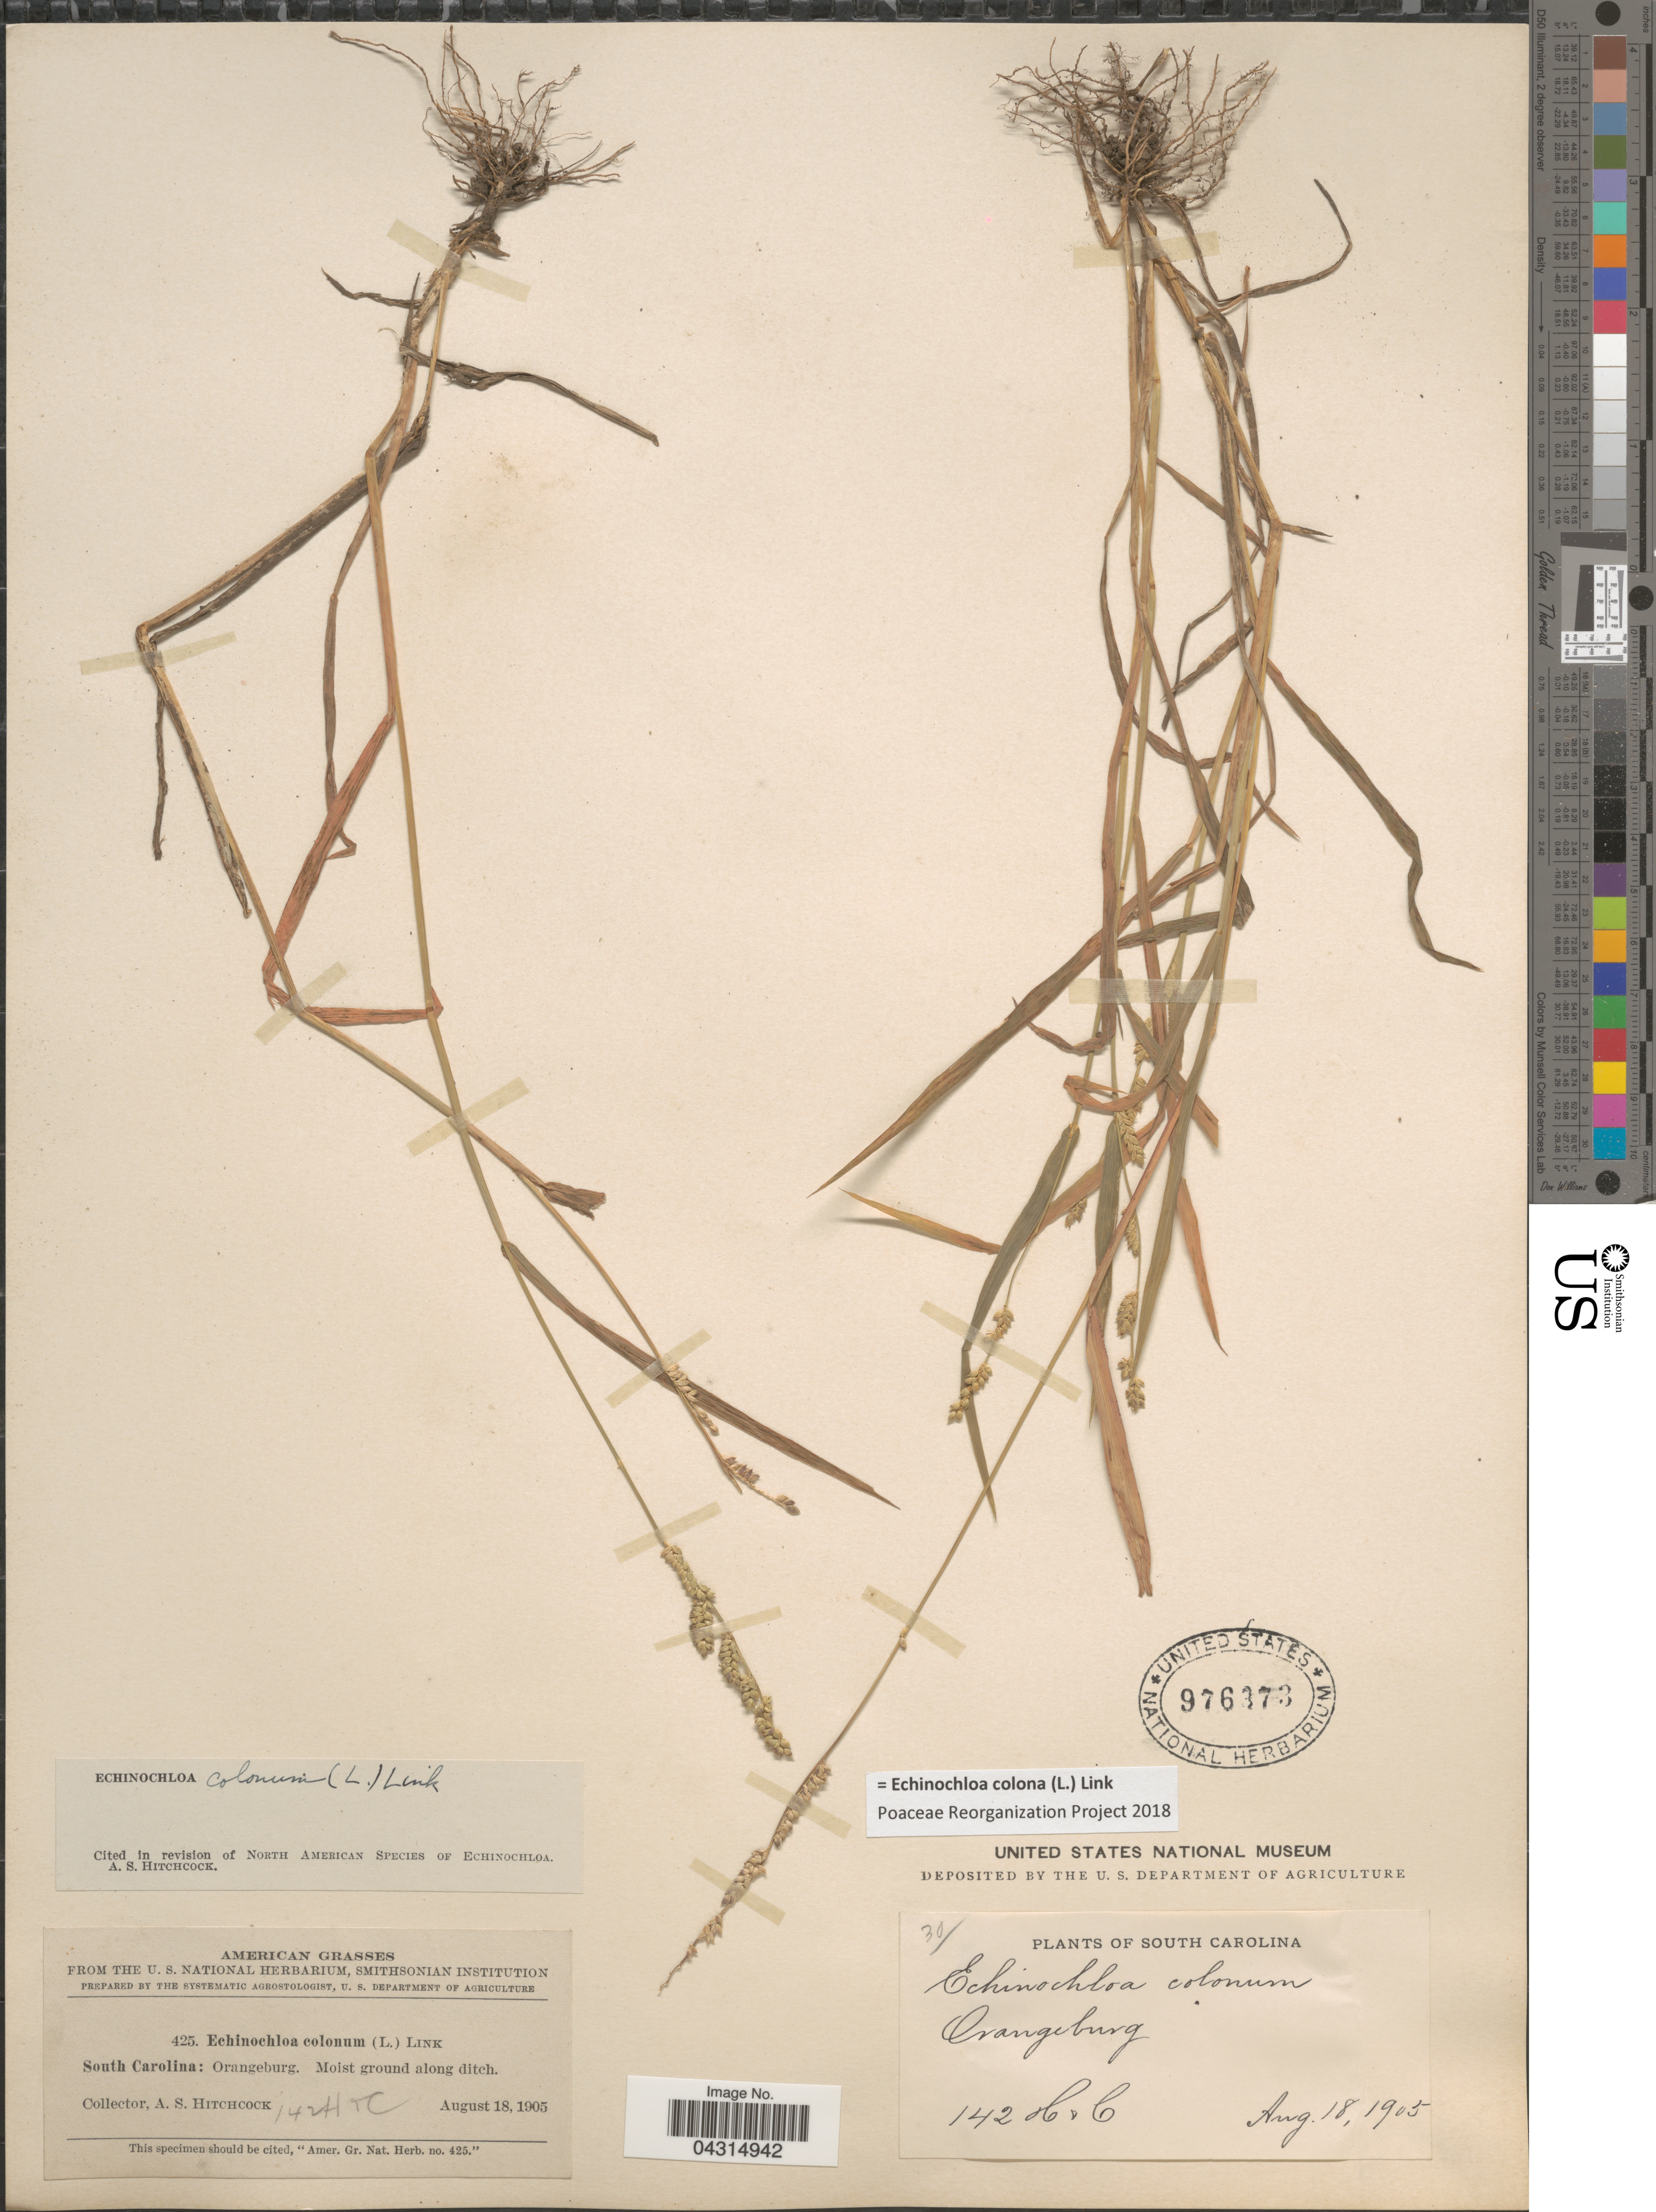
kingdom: Plantae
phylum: Tracheophyta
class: Liliopsida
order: Poales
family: Poaceae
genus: Echinochloa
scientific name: Echinochloa colona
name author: (L.) Link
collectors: A. S. Hitchcock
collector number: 425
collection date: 1905-08-18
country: United States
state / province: South Carolina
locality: Orangeburg.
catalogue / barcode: US 976373